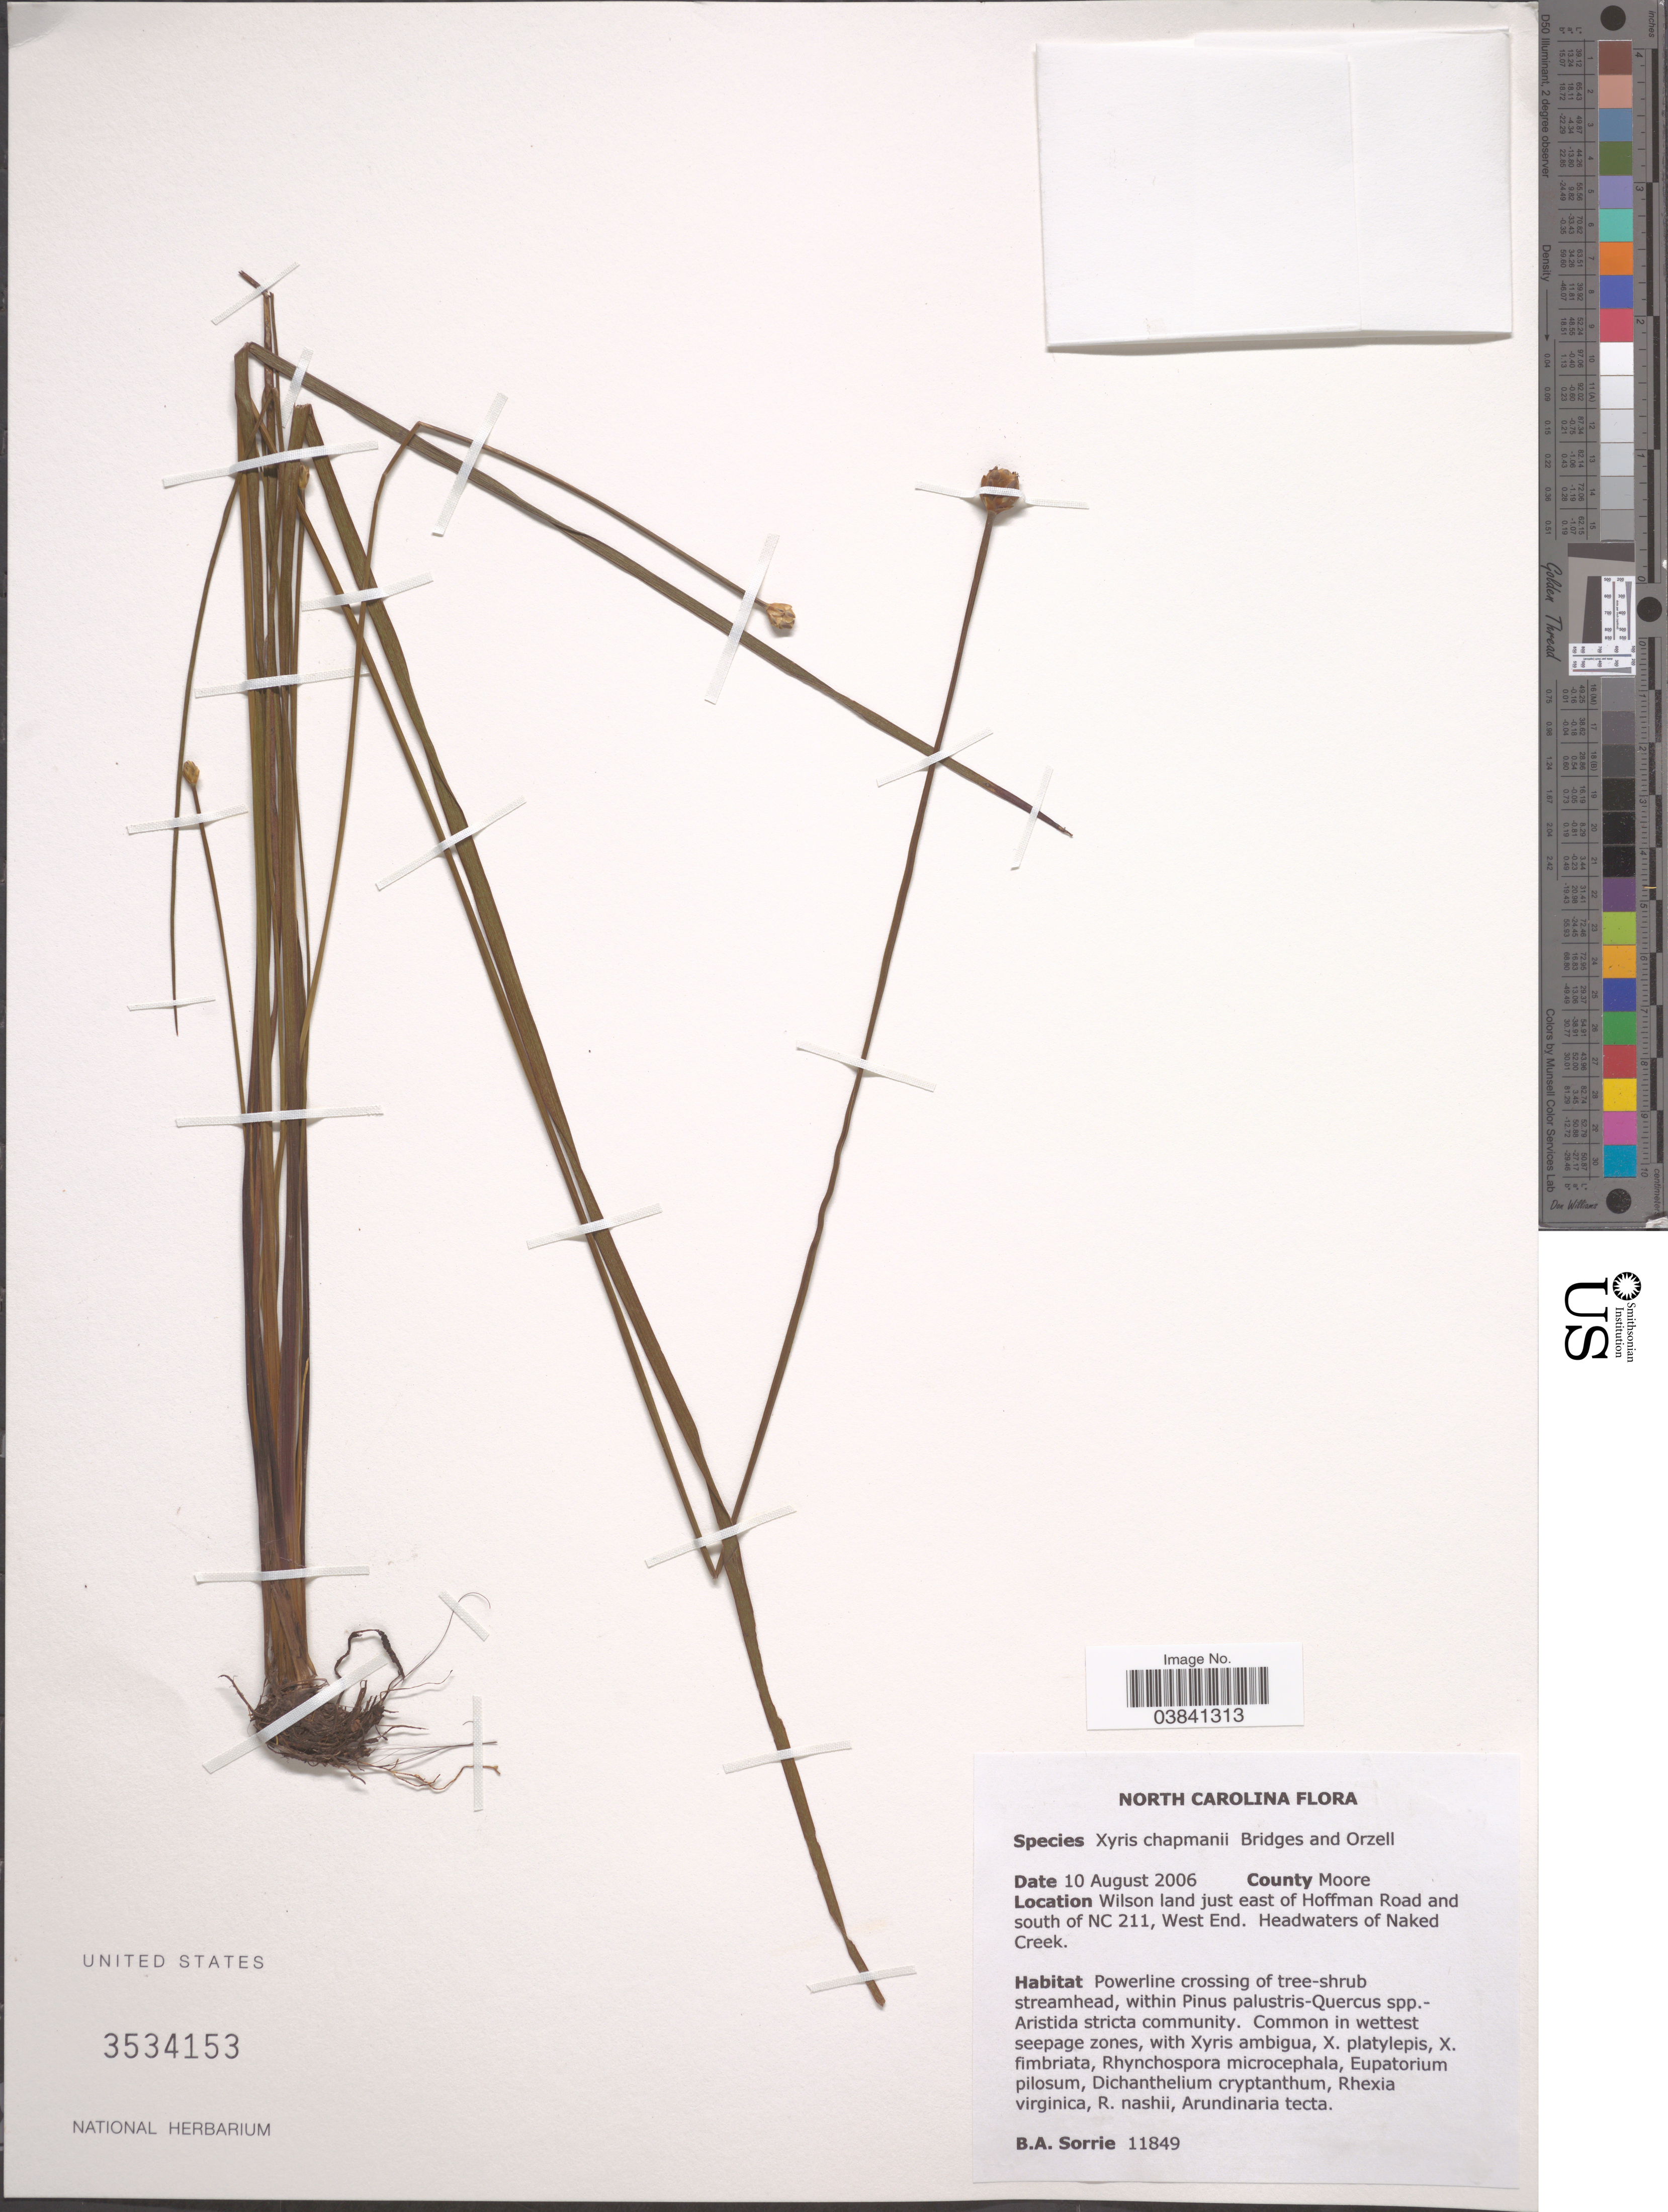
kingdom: Plantae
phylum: Tracheophyta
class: Liliopsida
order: Poales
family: Xyridaceae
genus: Xyris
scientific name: Xyris chapmanii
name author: E.L. Bridges & Orzell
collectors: B. Sorrie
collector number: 11849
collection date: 2006-08-10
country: United States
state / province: North Carolina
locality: County Moore. Wilson land just east of Hoffman Road and south of NC 211, West End. Headwaters of Naked Creek.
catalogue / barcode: US 3534153